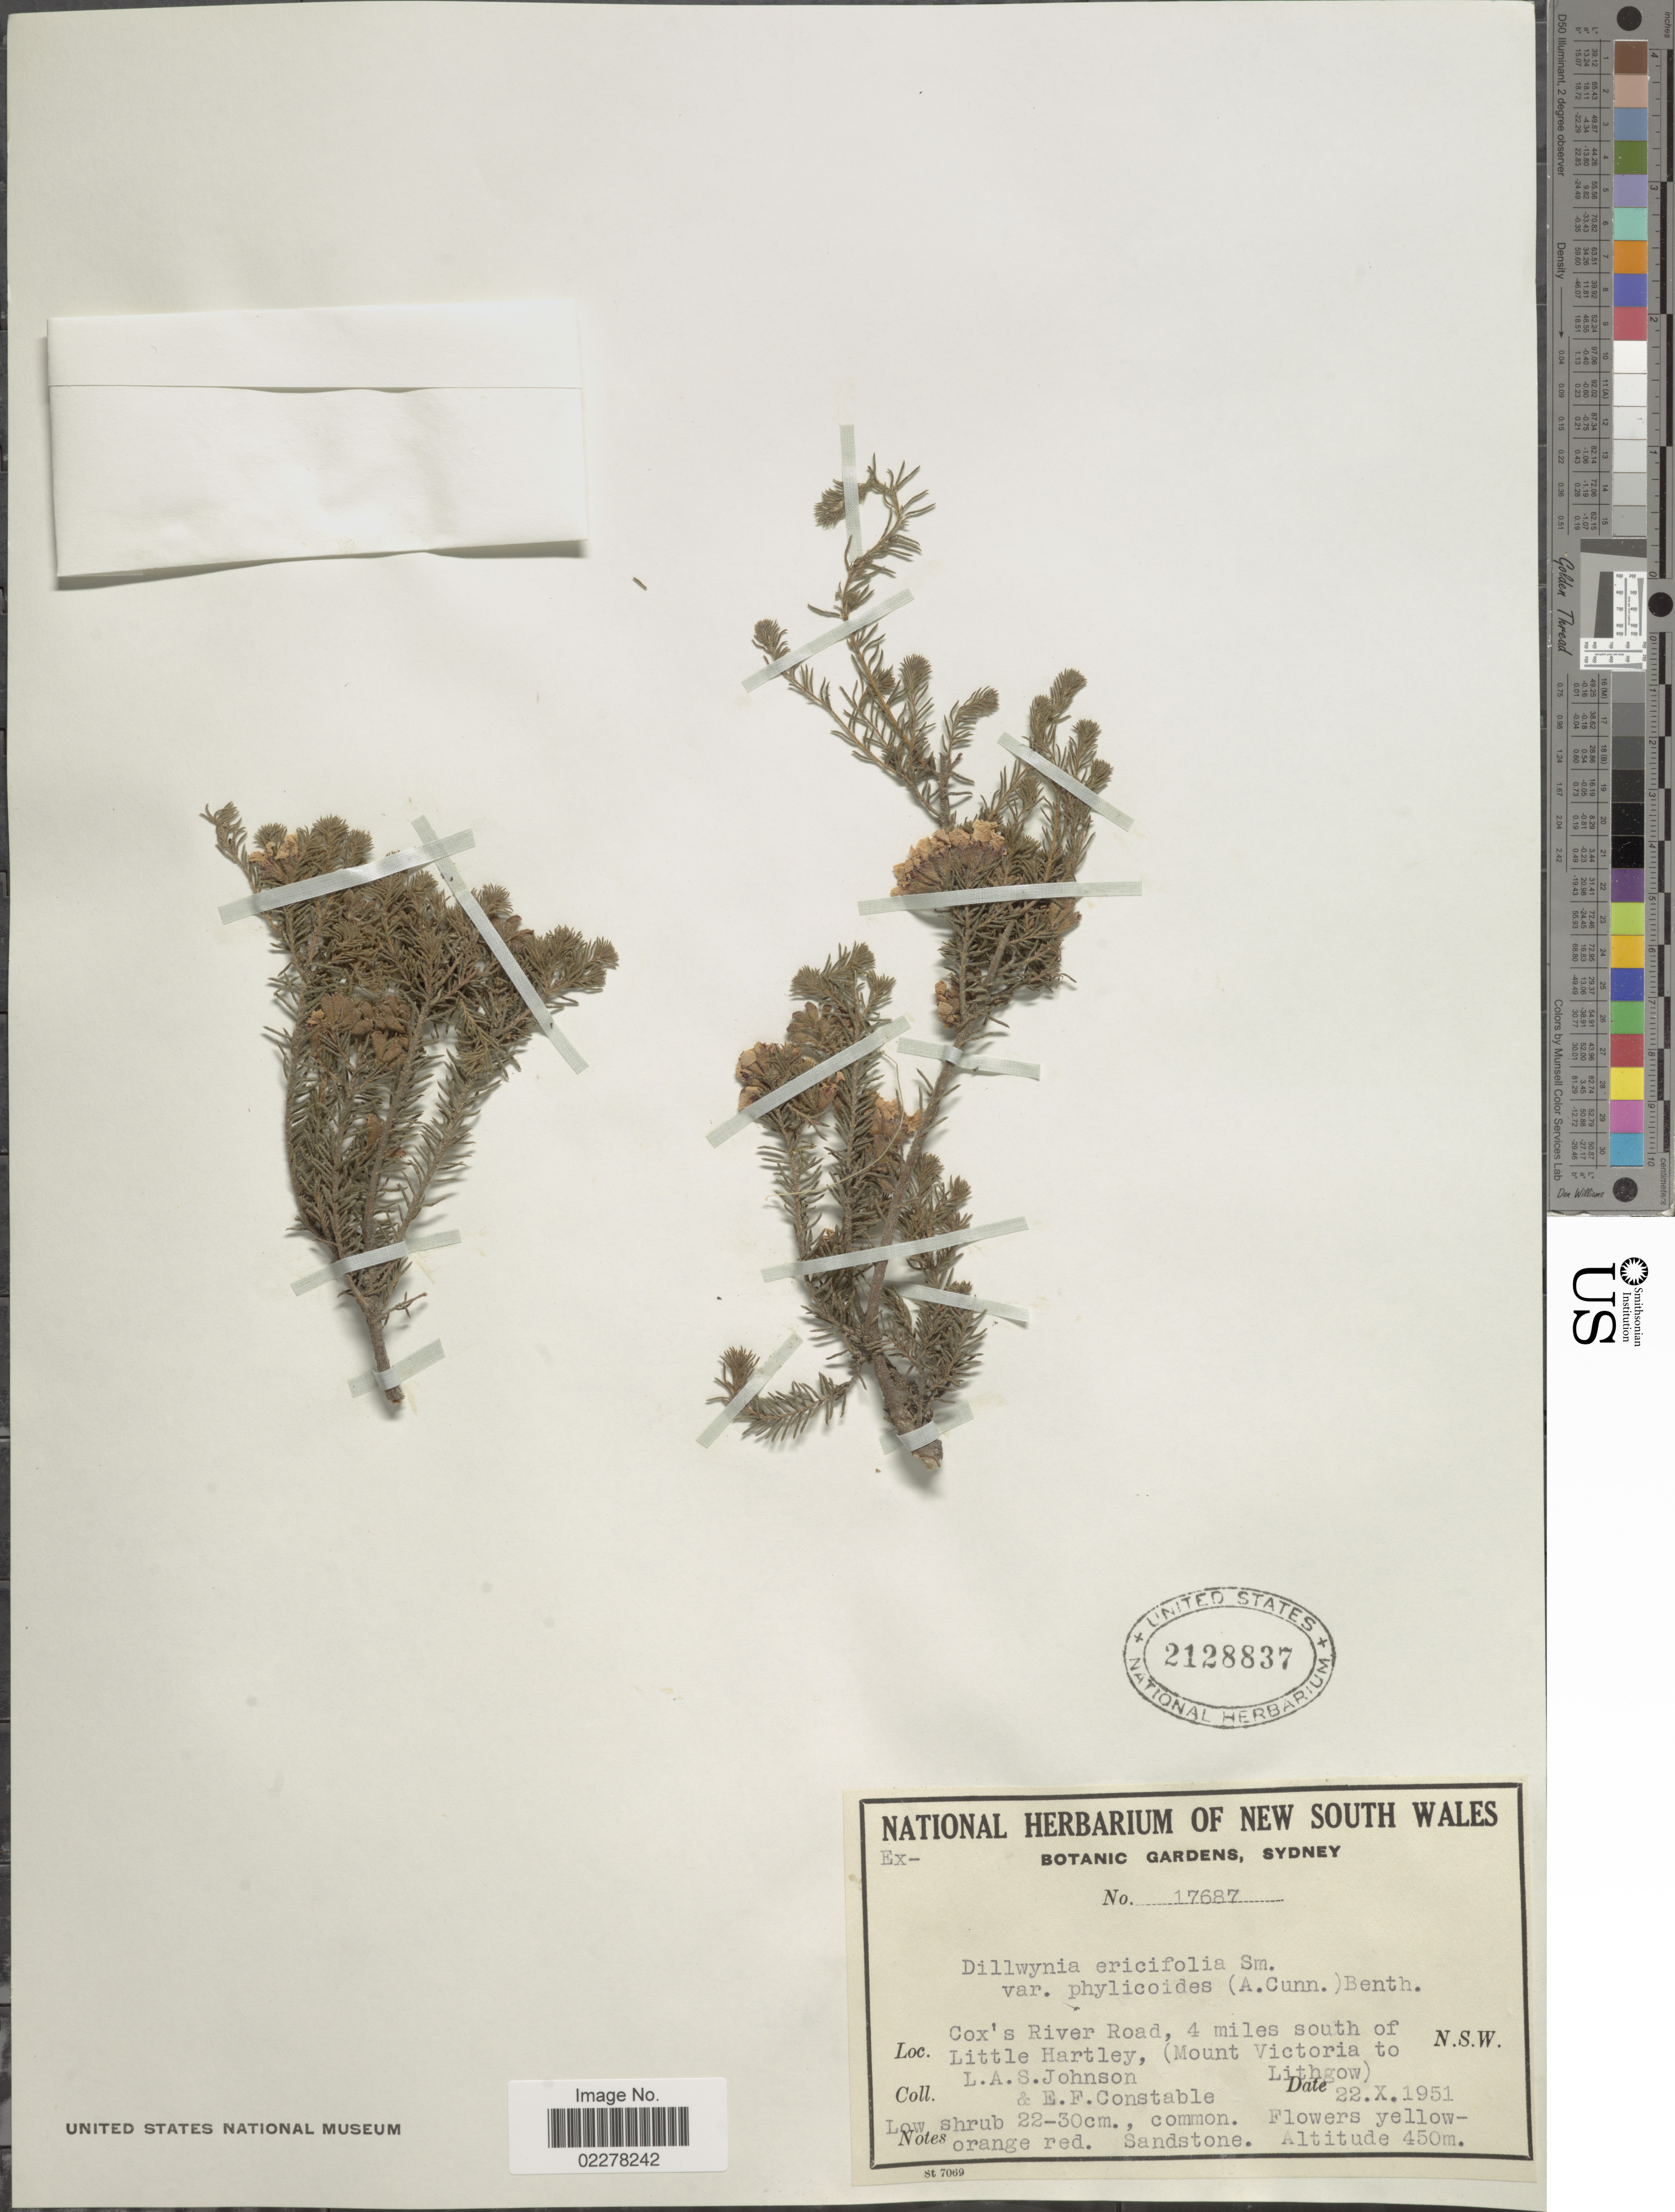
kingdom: Plantae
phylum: Tracheophyta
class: Magnoliopsida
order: Fabales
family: Fabaceae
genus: Dillwynia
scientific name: Dillwynia ericifolia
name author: Sm.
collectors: L. A. S. Johnson & E. F. Constable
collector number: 17687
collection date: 1951-10-22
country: Australia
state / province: New South Wales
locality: Cox's River Road, 4 miles south of Little Hartley, (Mount Victoria to Lithgow) N.S.W.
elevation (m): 450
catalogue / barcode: US 2128837